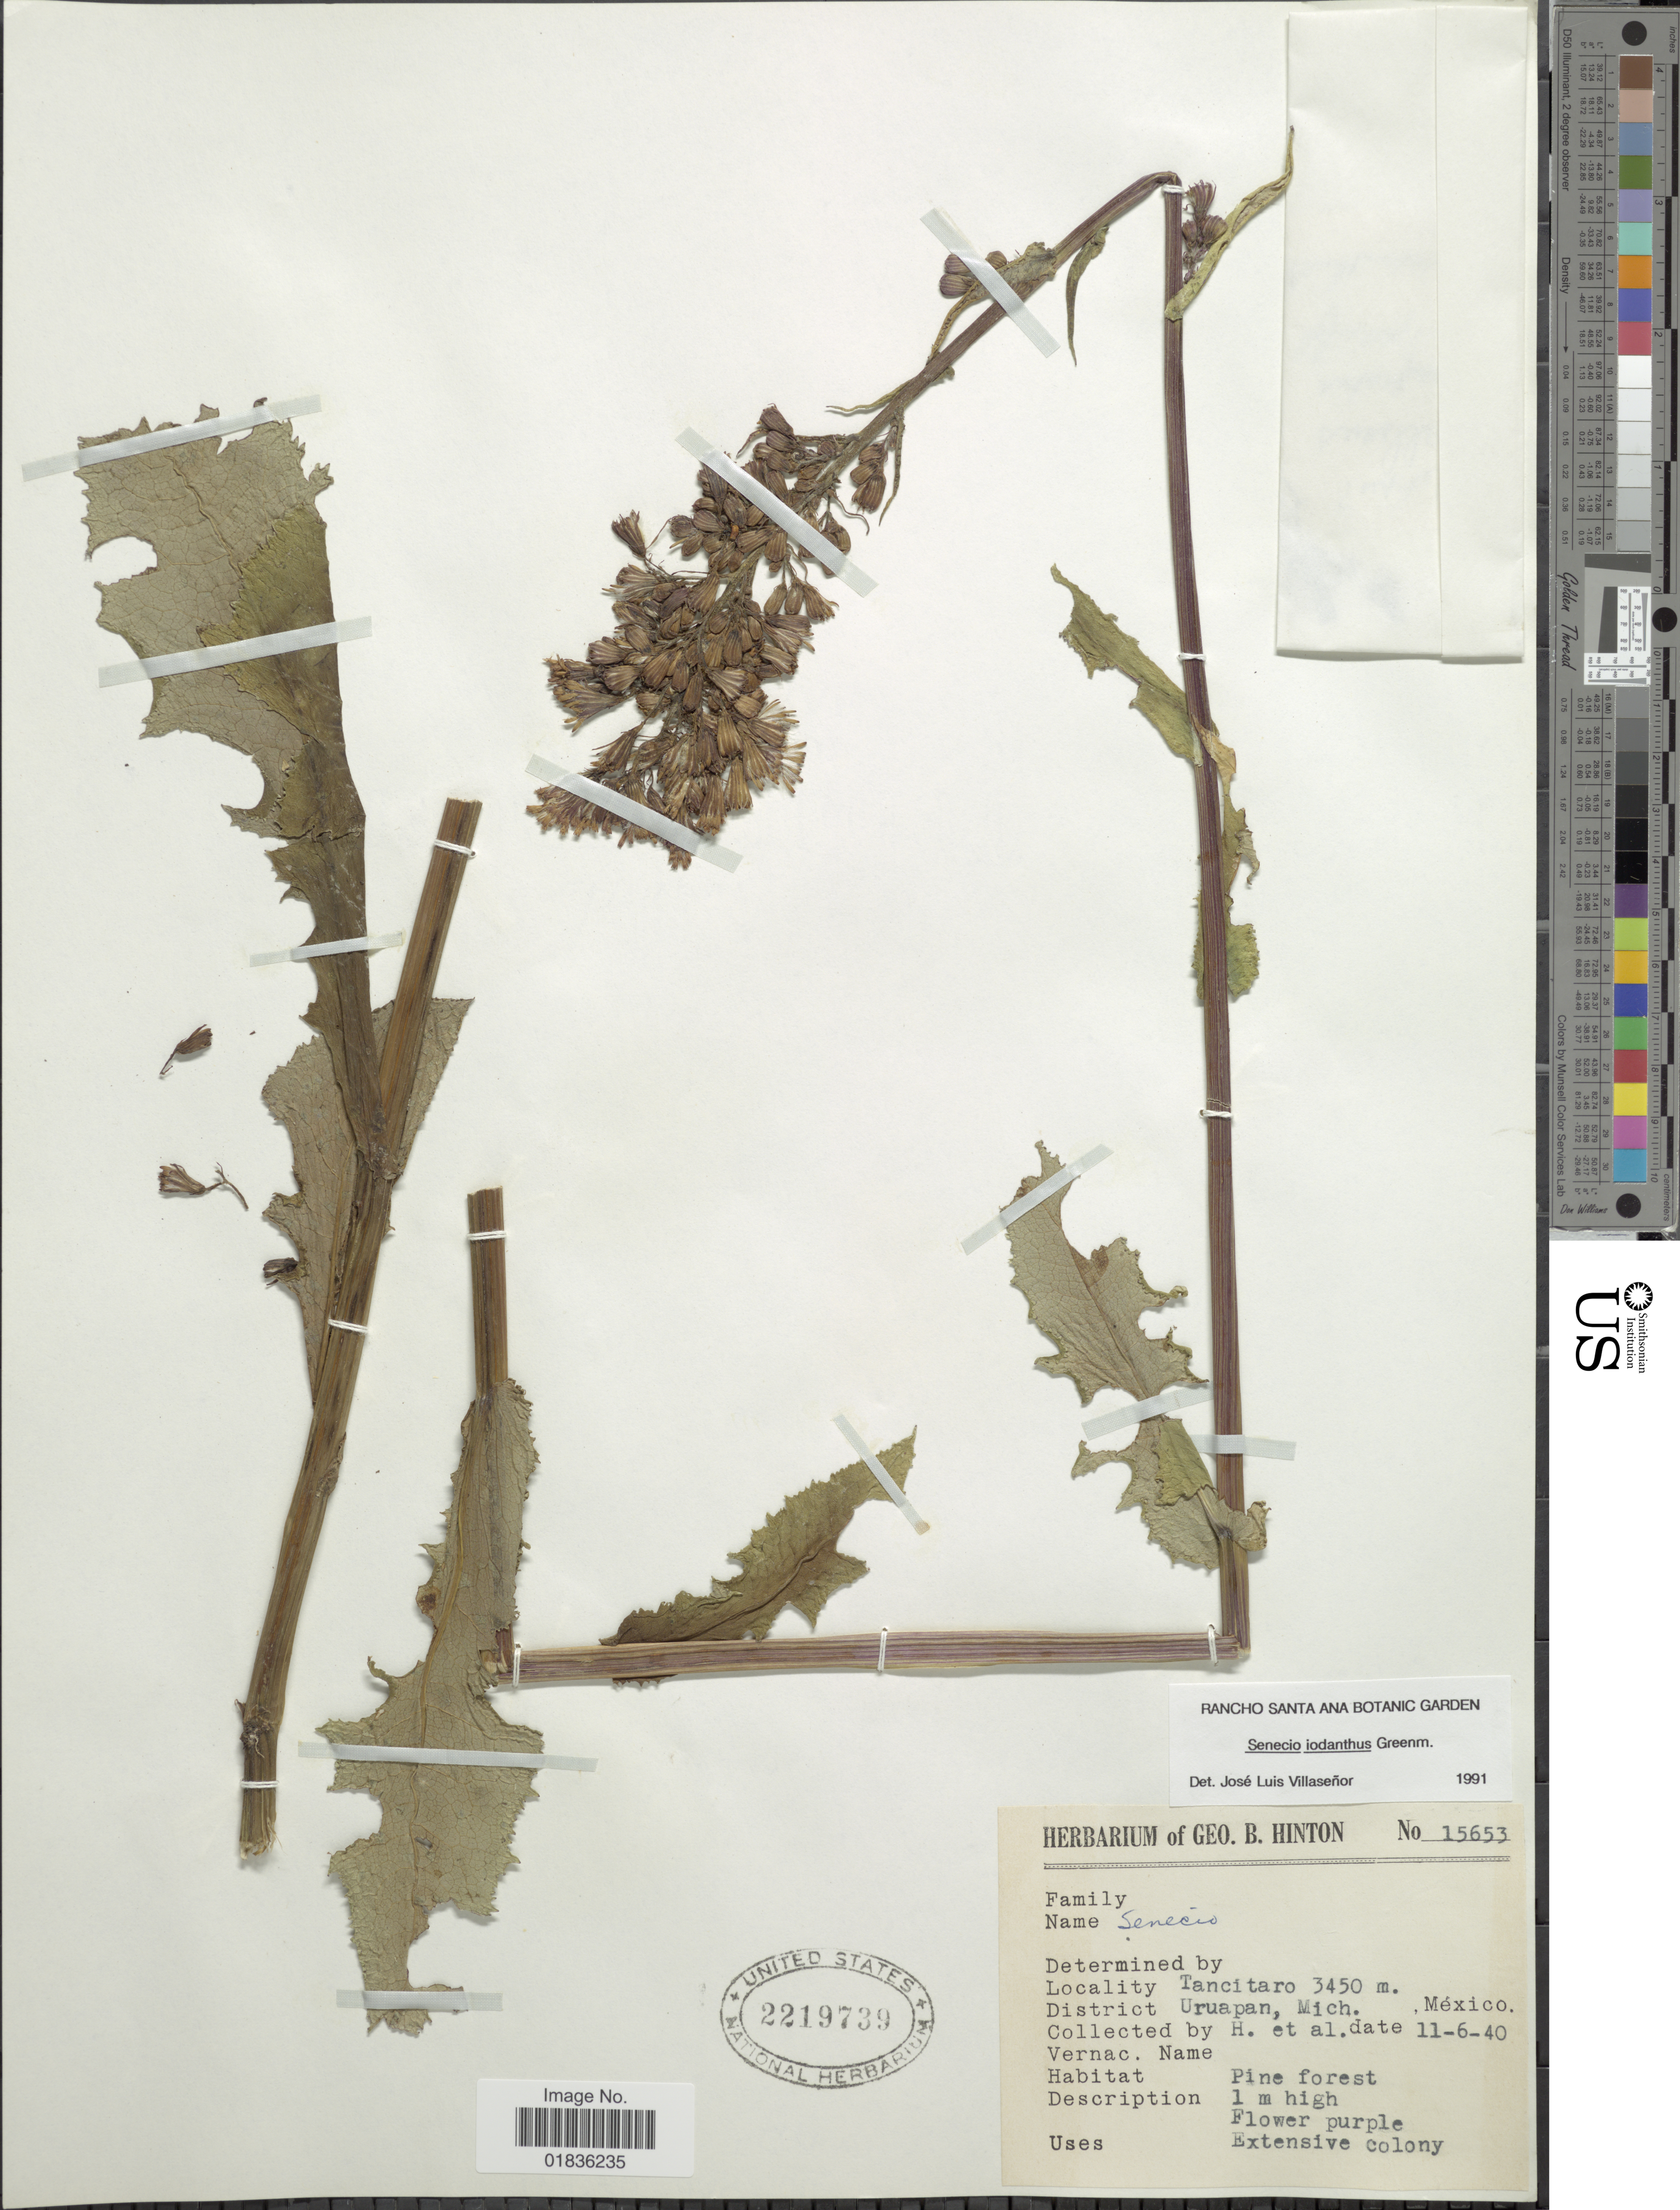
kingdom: Plantae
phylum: Tracheophyta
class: Magnoliopsida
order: Asterales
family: Asteraceae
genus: Senecio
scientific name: Senecio iodanthus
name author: Greenm.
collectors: G. B. Hinton & et al.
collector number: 15653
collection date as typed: Transcribed d/m/y: 6/11/40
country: Mexico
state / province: Michoacán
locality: Tancitaro, District Uruapan.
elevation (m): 3450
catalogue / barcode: US 2219739